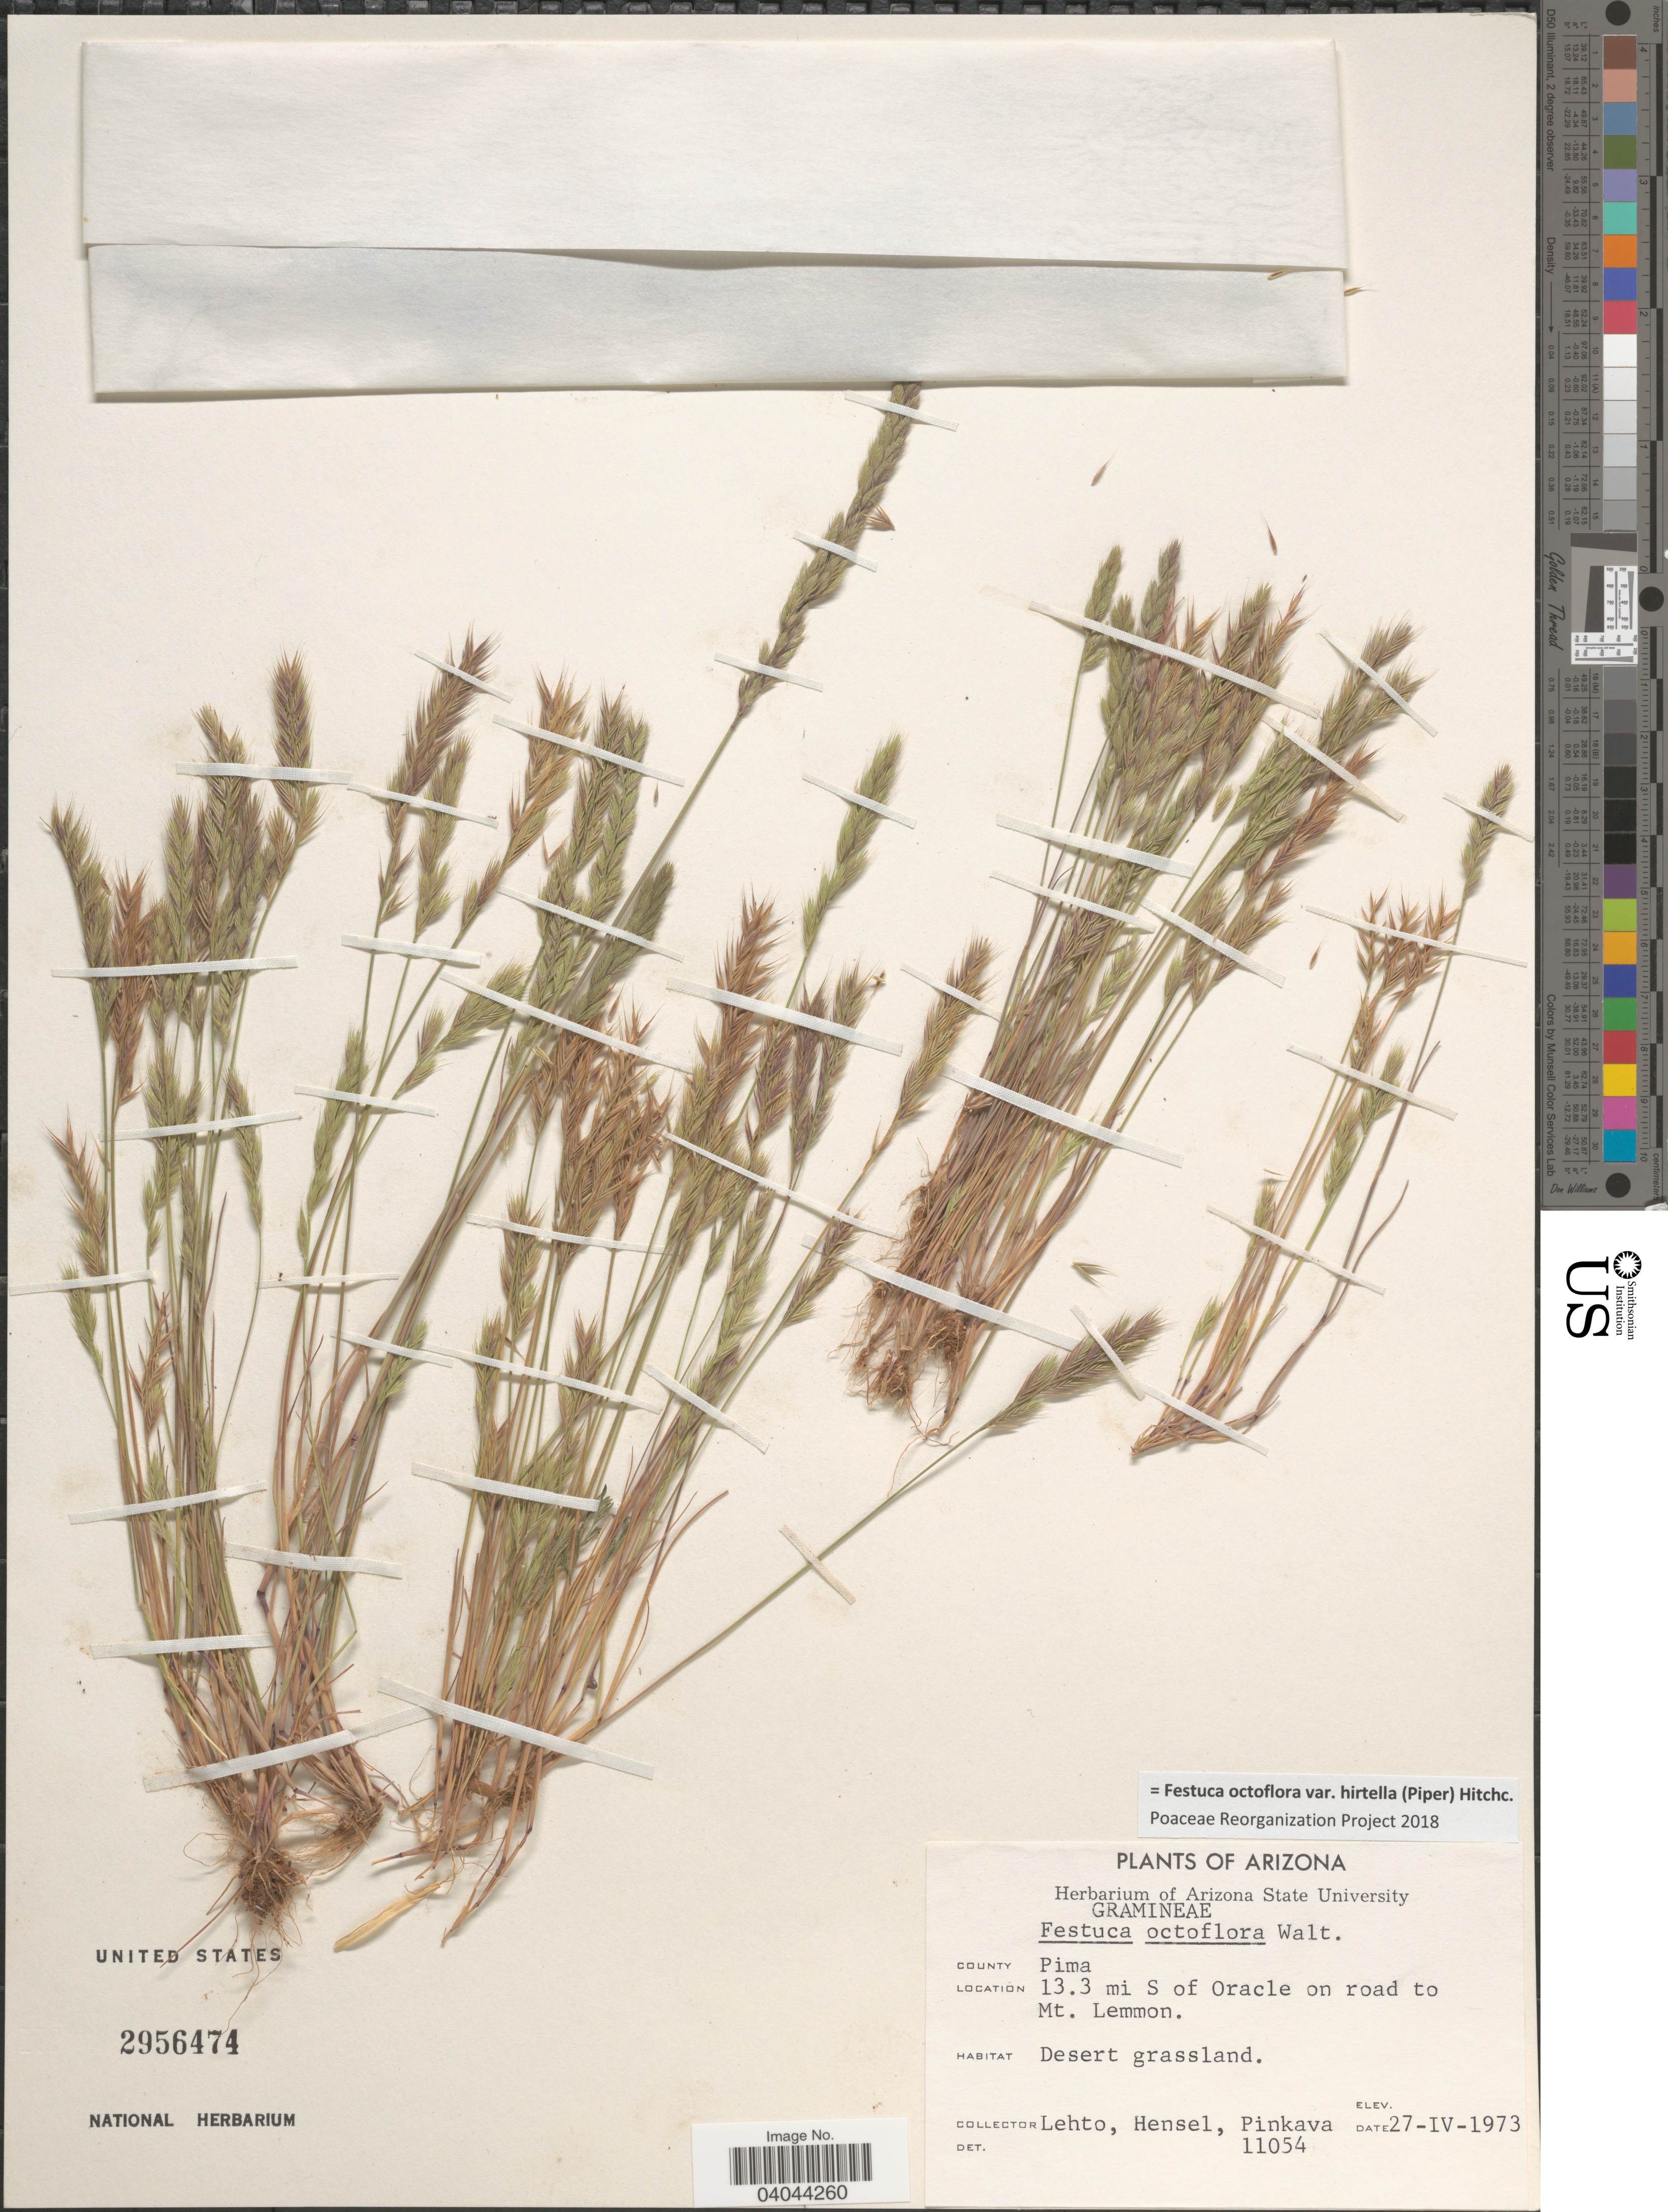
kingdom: Plantae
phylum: Tracheophyta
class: Liliopsida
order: Poales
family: Poaceae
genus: Festuca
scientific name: Festuca octoflora var. hirtella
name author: Piper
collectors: -. Lehto, -. Hensel & -. Pinkava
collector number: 11054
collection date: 1973-04-27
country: United States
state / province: Arizona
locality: County Pima. 13.3 mi S of Oracle on road to Mt. Lemmon. Desert grassland.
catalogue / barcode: US 2956474